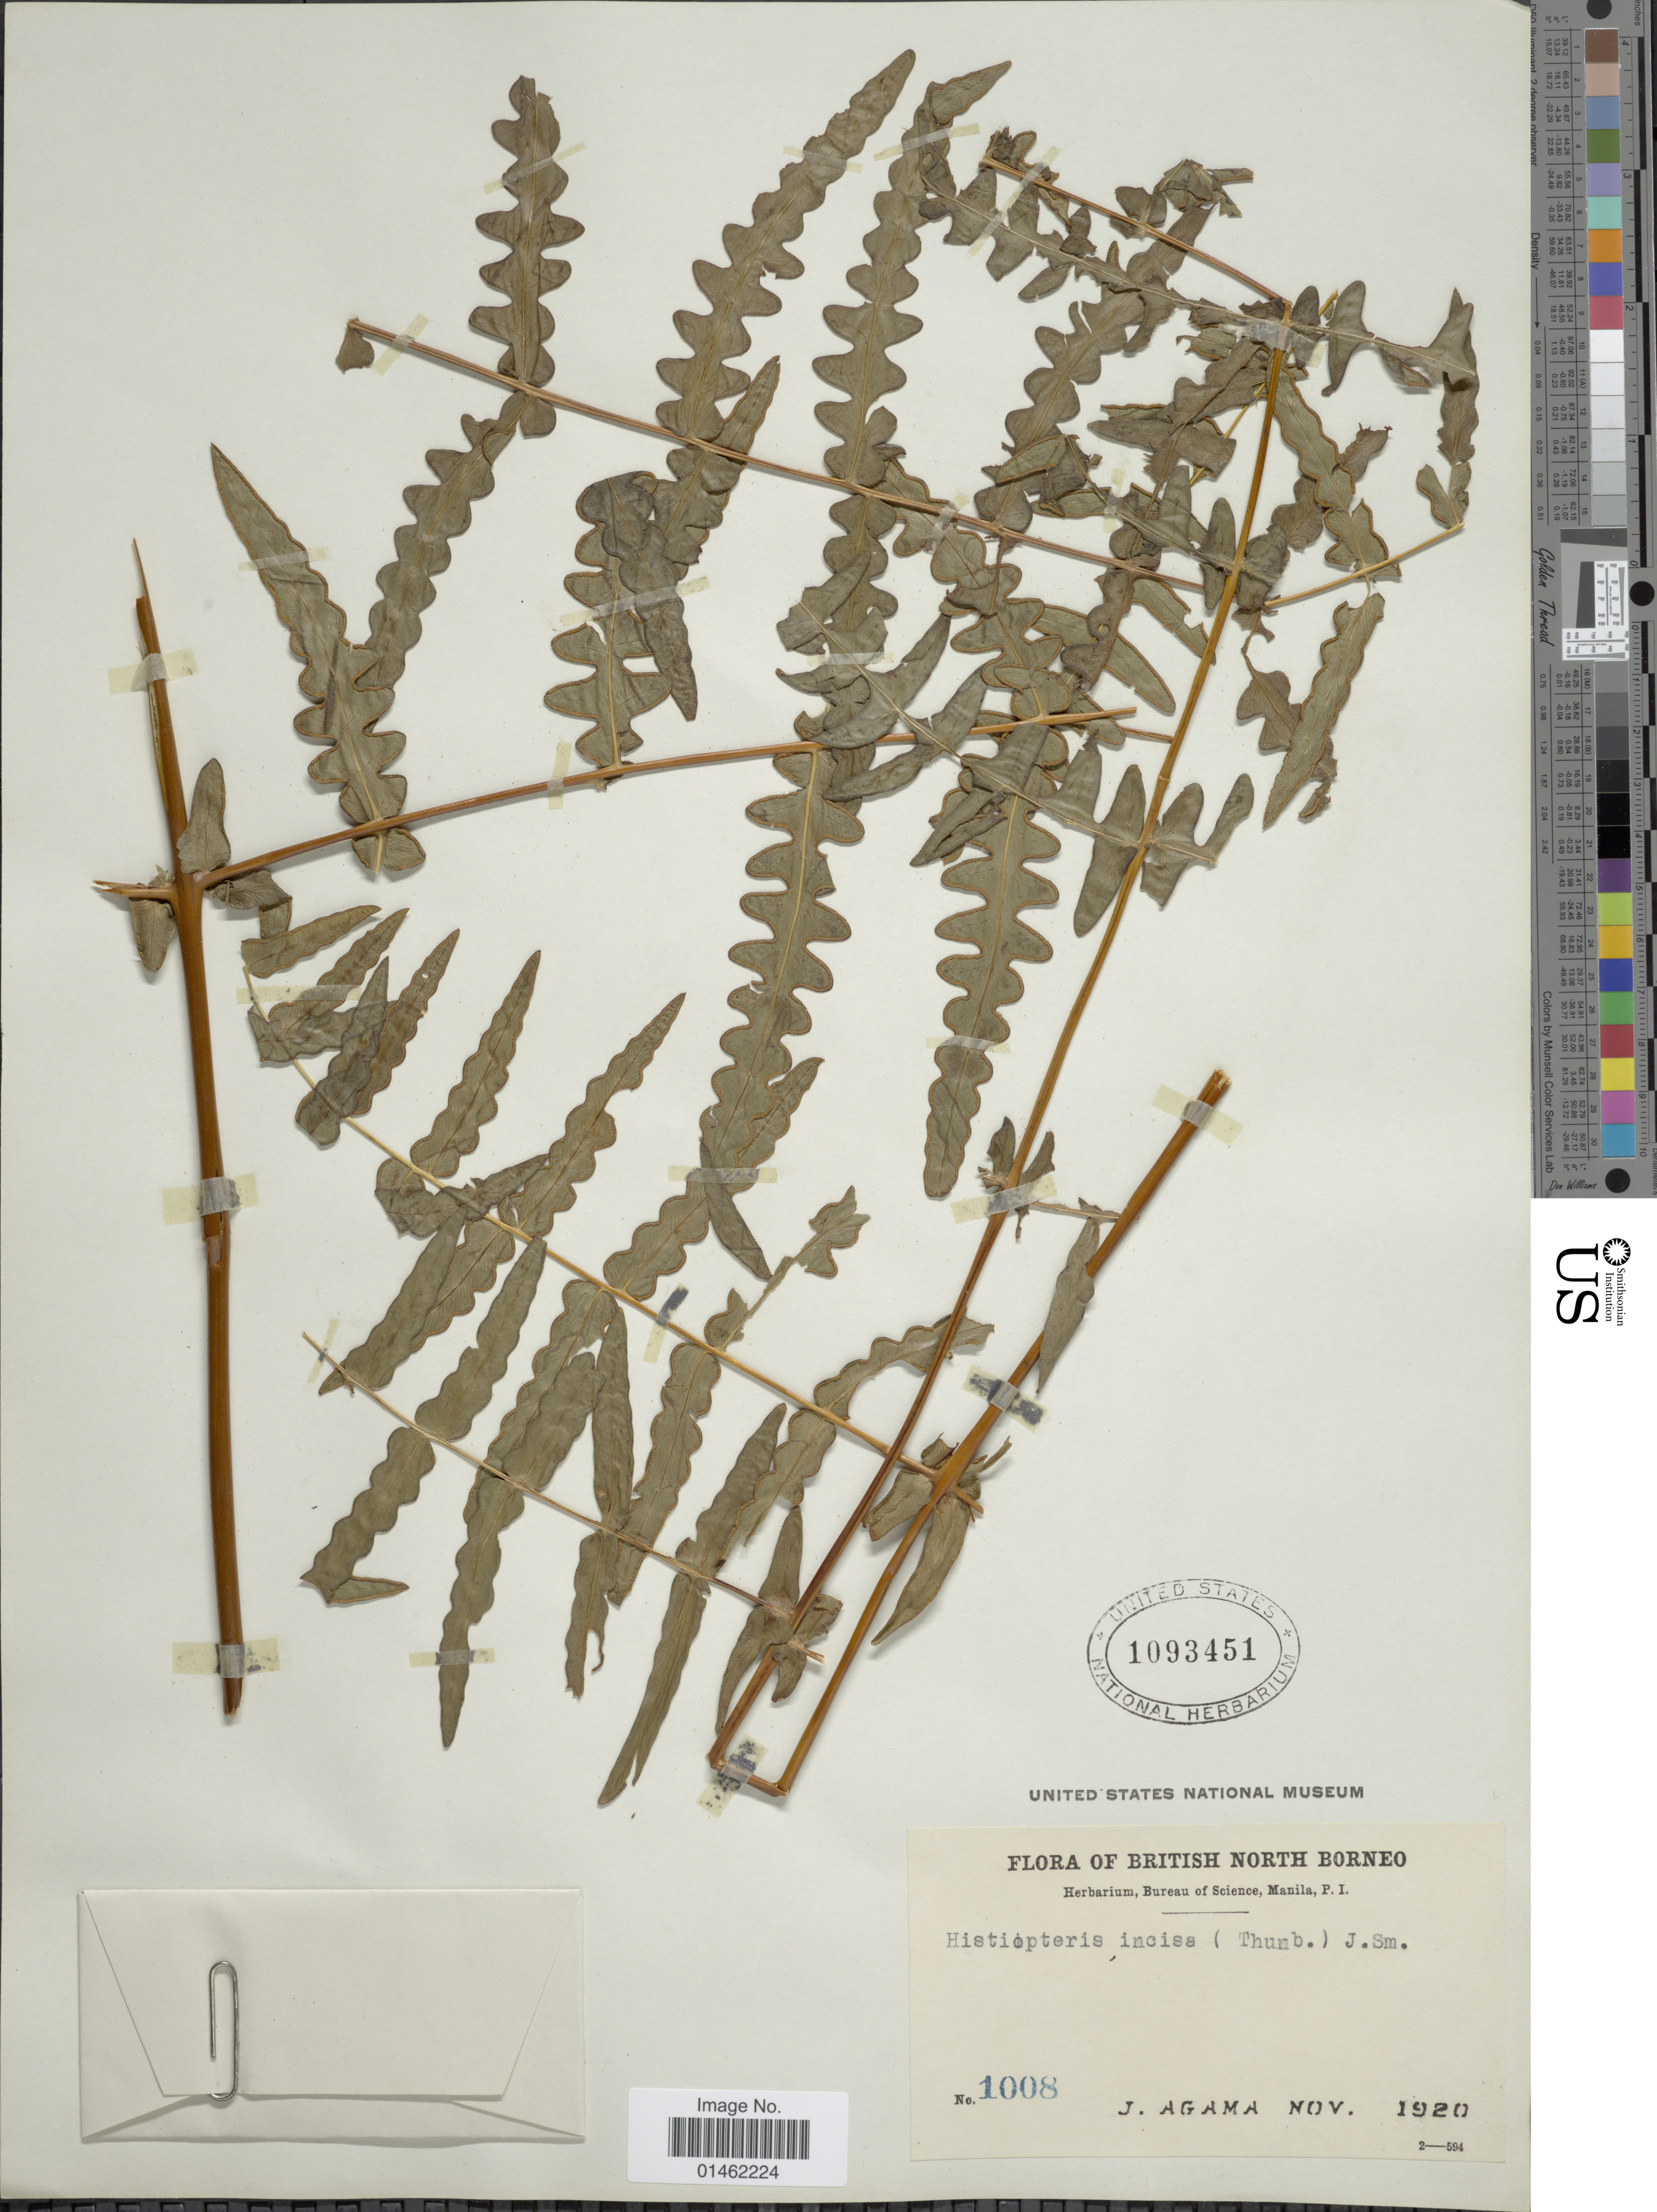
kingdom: Plantae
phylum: Tracheophyta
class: Polypodiopsida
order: Polypodiales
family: Dennstaedtiaceae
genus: Histiopteris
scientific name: Histiopteris incisa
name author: (Thunb.) J. Sm.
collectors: J. Agama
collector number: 1008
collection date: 1920-11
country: Malaysia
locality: British North Borneo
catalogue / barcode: US 1093451